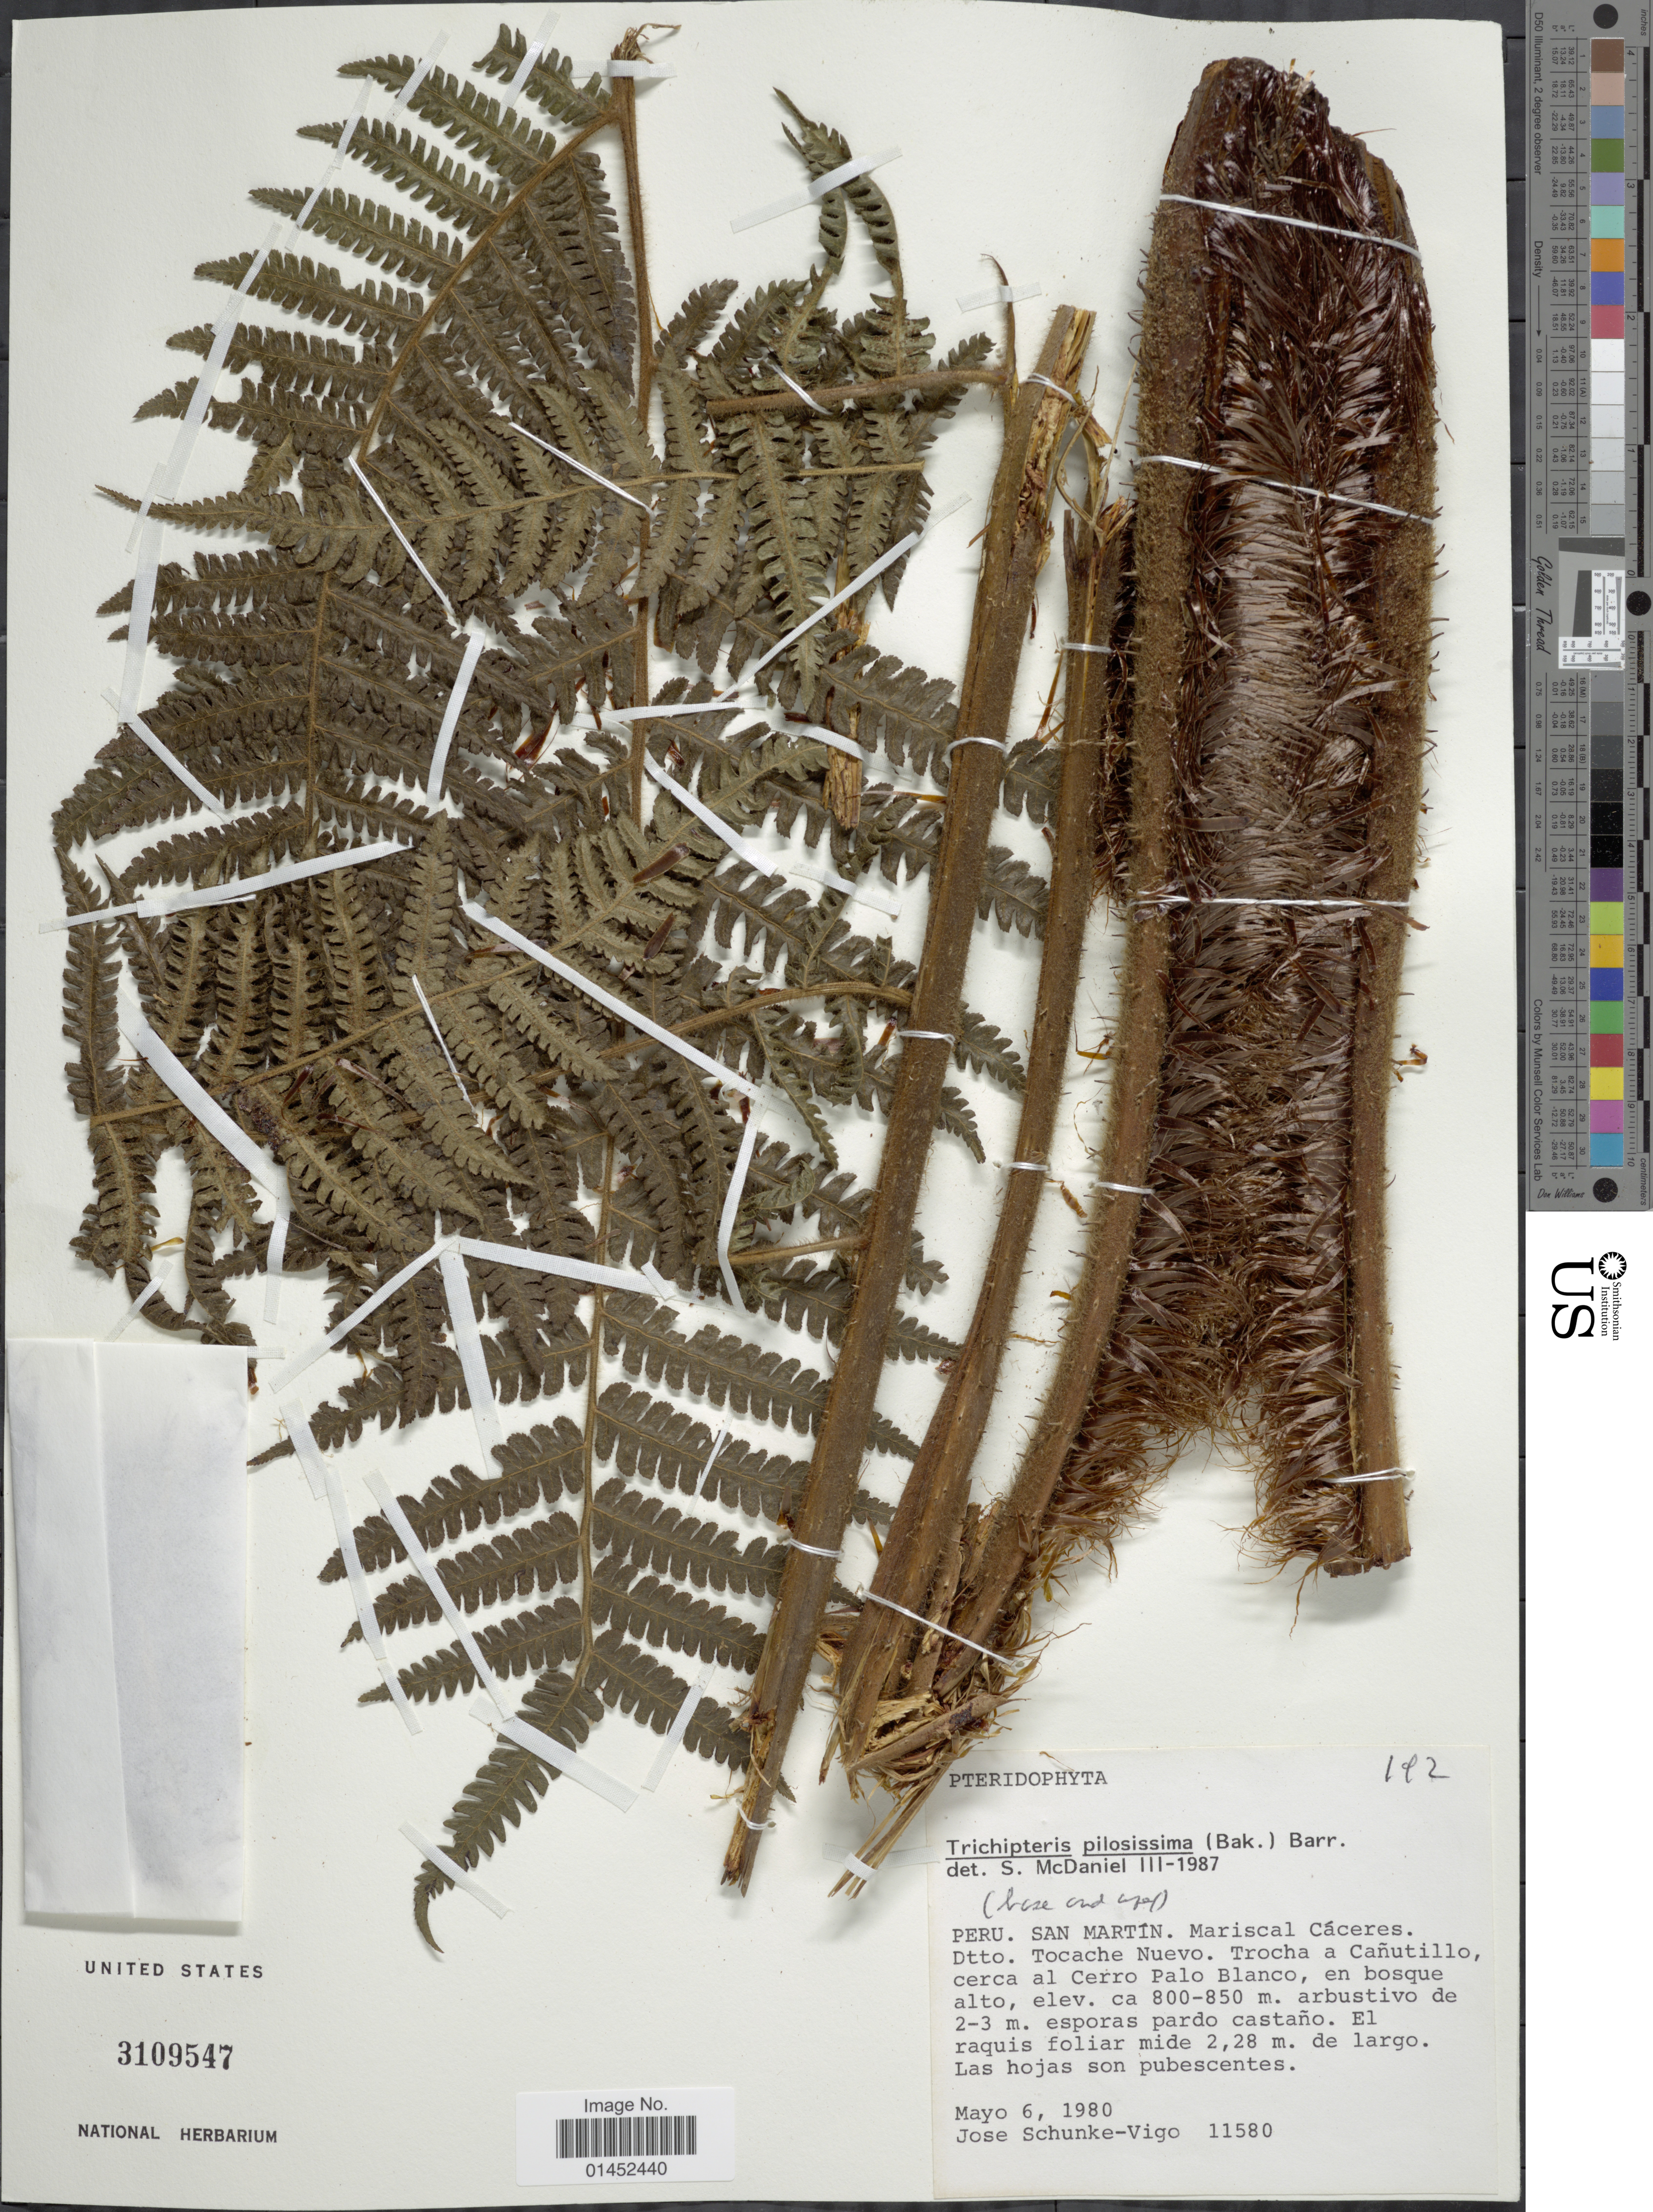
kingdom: Plantae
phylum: Tracheophyta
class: Polypodiopsida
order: Cyatheales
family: Cyatheaceae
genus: Cyathea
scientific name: Cyathea pilosissima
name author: (Baker) Domin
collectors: J. Schunke Vigo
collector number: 11580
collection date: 1980-05-06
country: Peru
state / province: San Martín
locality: Mariscal Cáceres. Dtto Tocache Nuevo. Trocha Cañutillo cerca al Cerro Palo Blanco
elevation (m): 800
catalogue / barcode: US 3109547